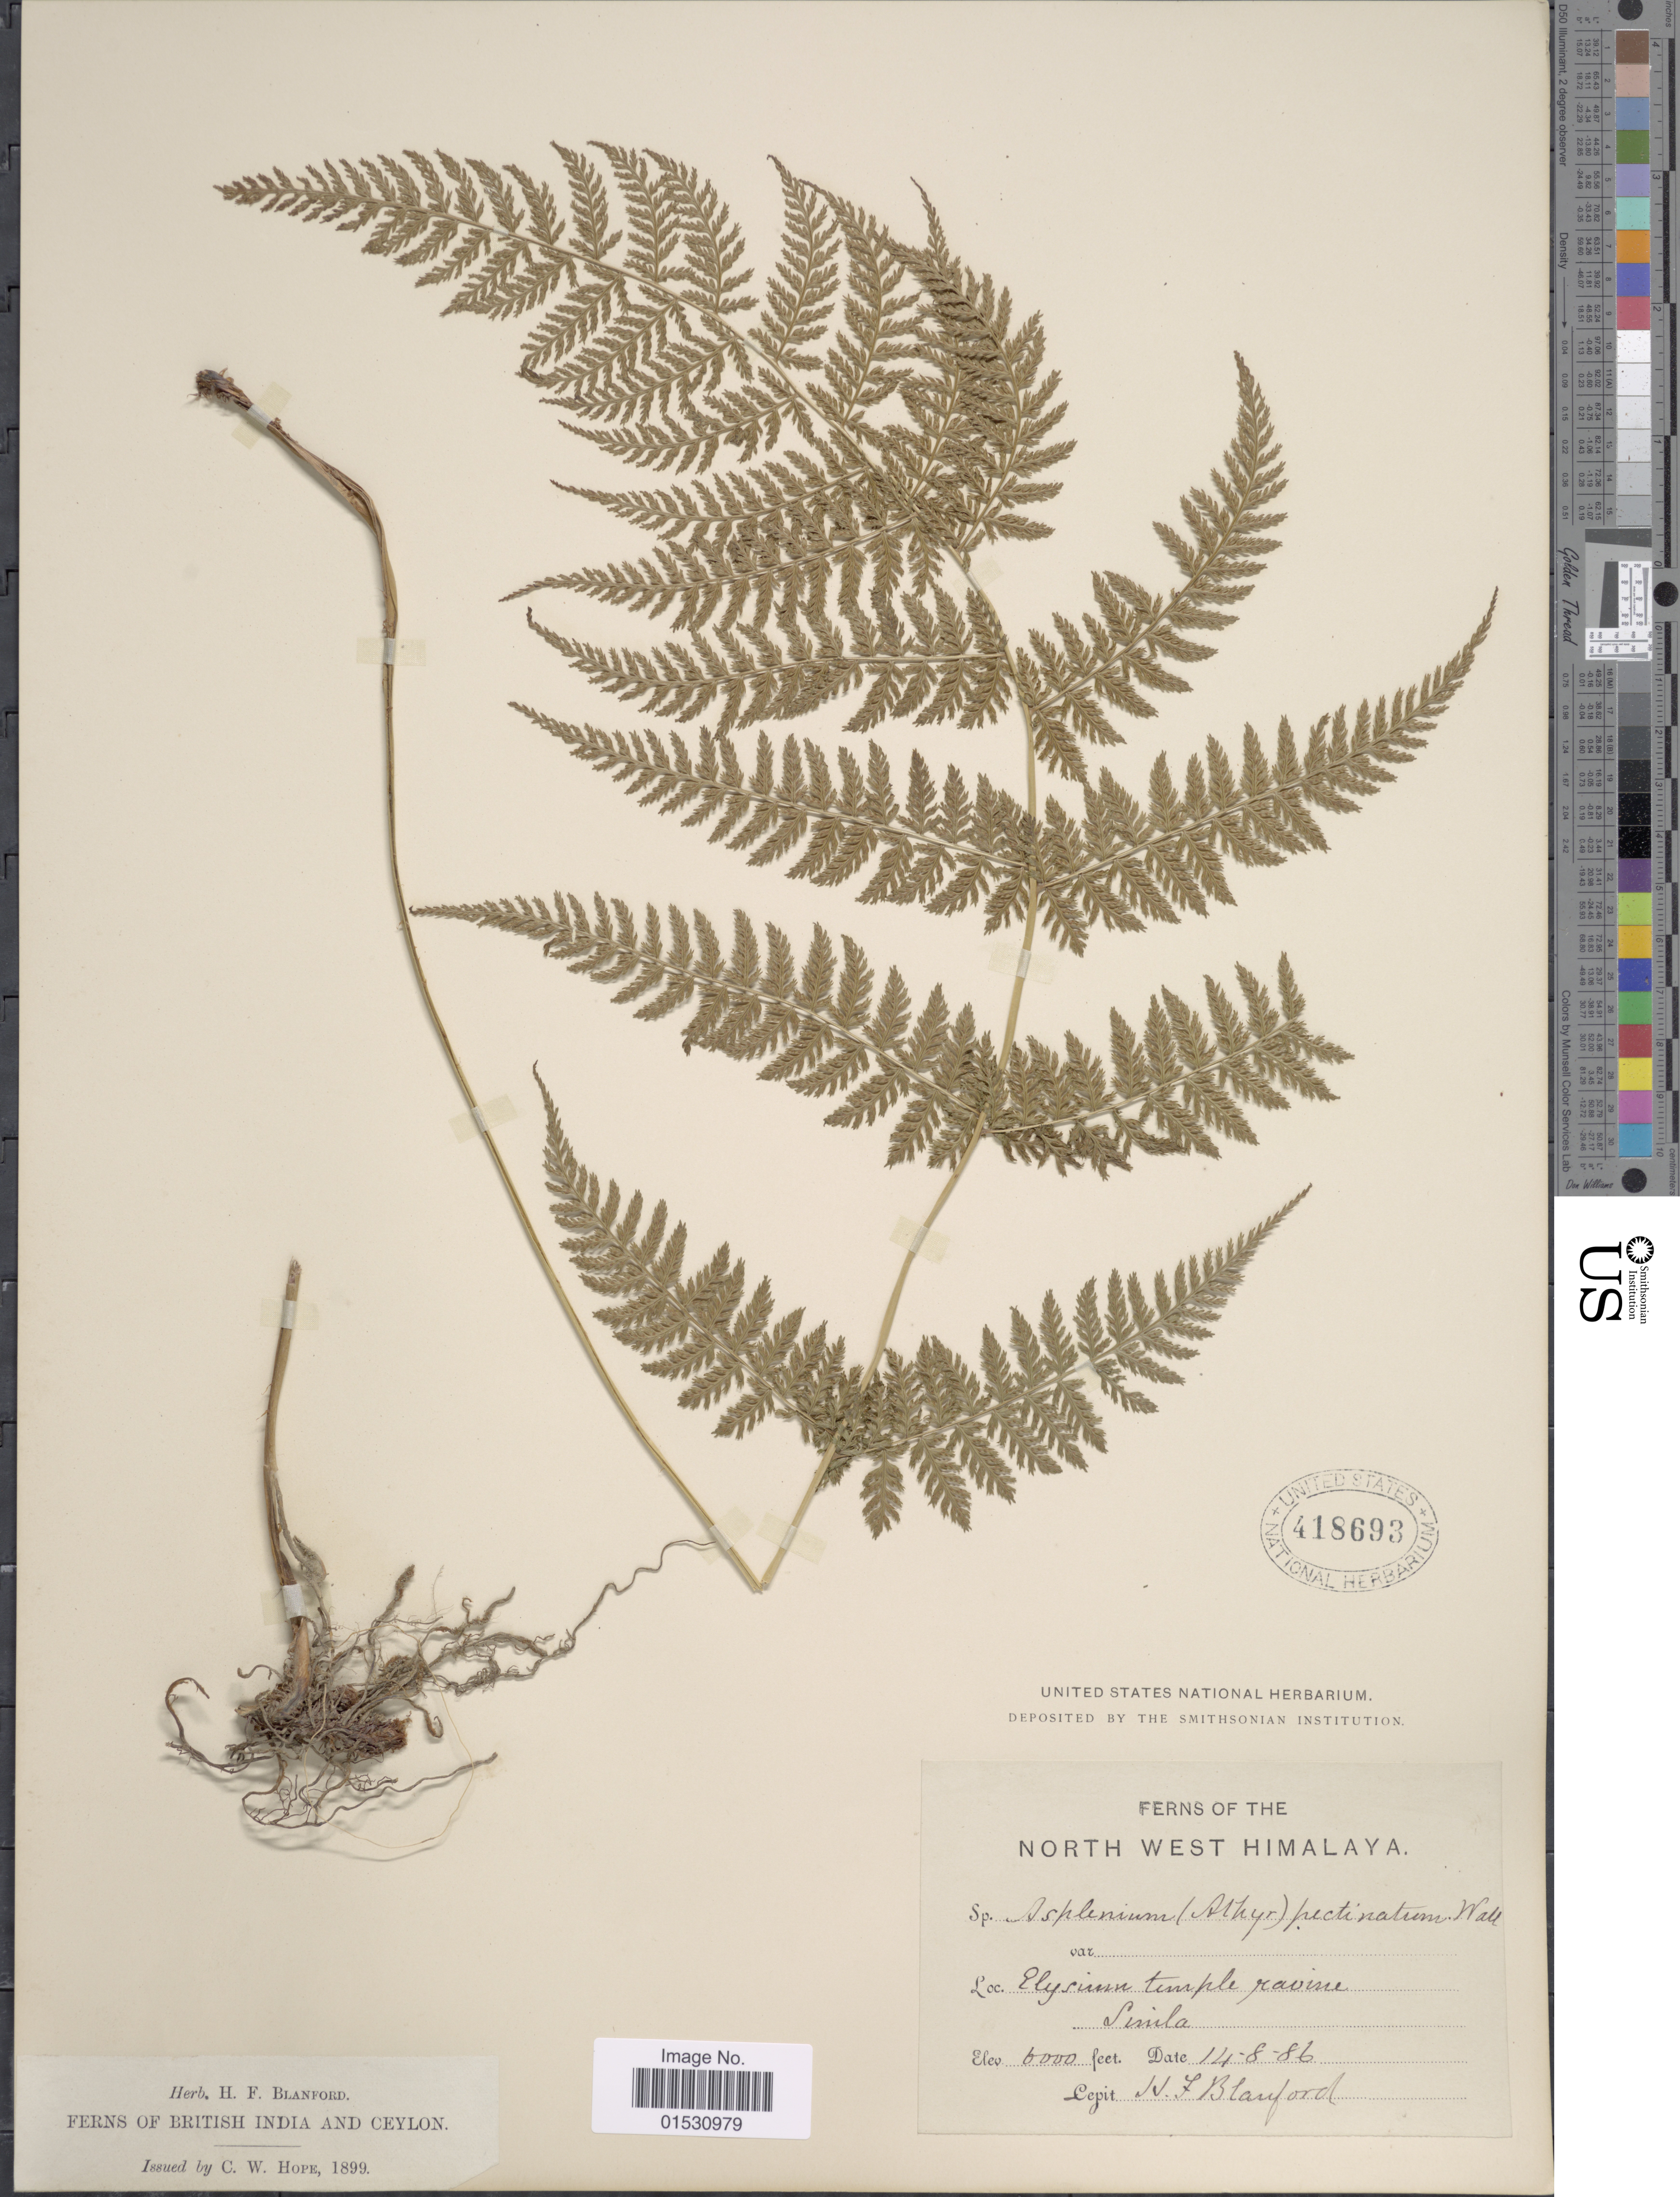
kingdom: Plantae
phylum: Tracheophyta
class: Polypodiopsida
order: Polypodiales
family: Athyriaceae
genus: Athyrium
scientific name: Athyrium pectinatum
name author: (Wall. ex C. Hope) C. Presl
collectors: H. Blanford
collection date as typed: Transcribed d/m/y: 14/8/86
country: India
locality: North West Himalaya. Simla. Elysinn temple ravine.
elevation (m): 1829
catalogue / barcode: US 418693